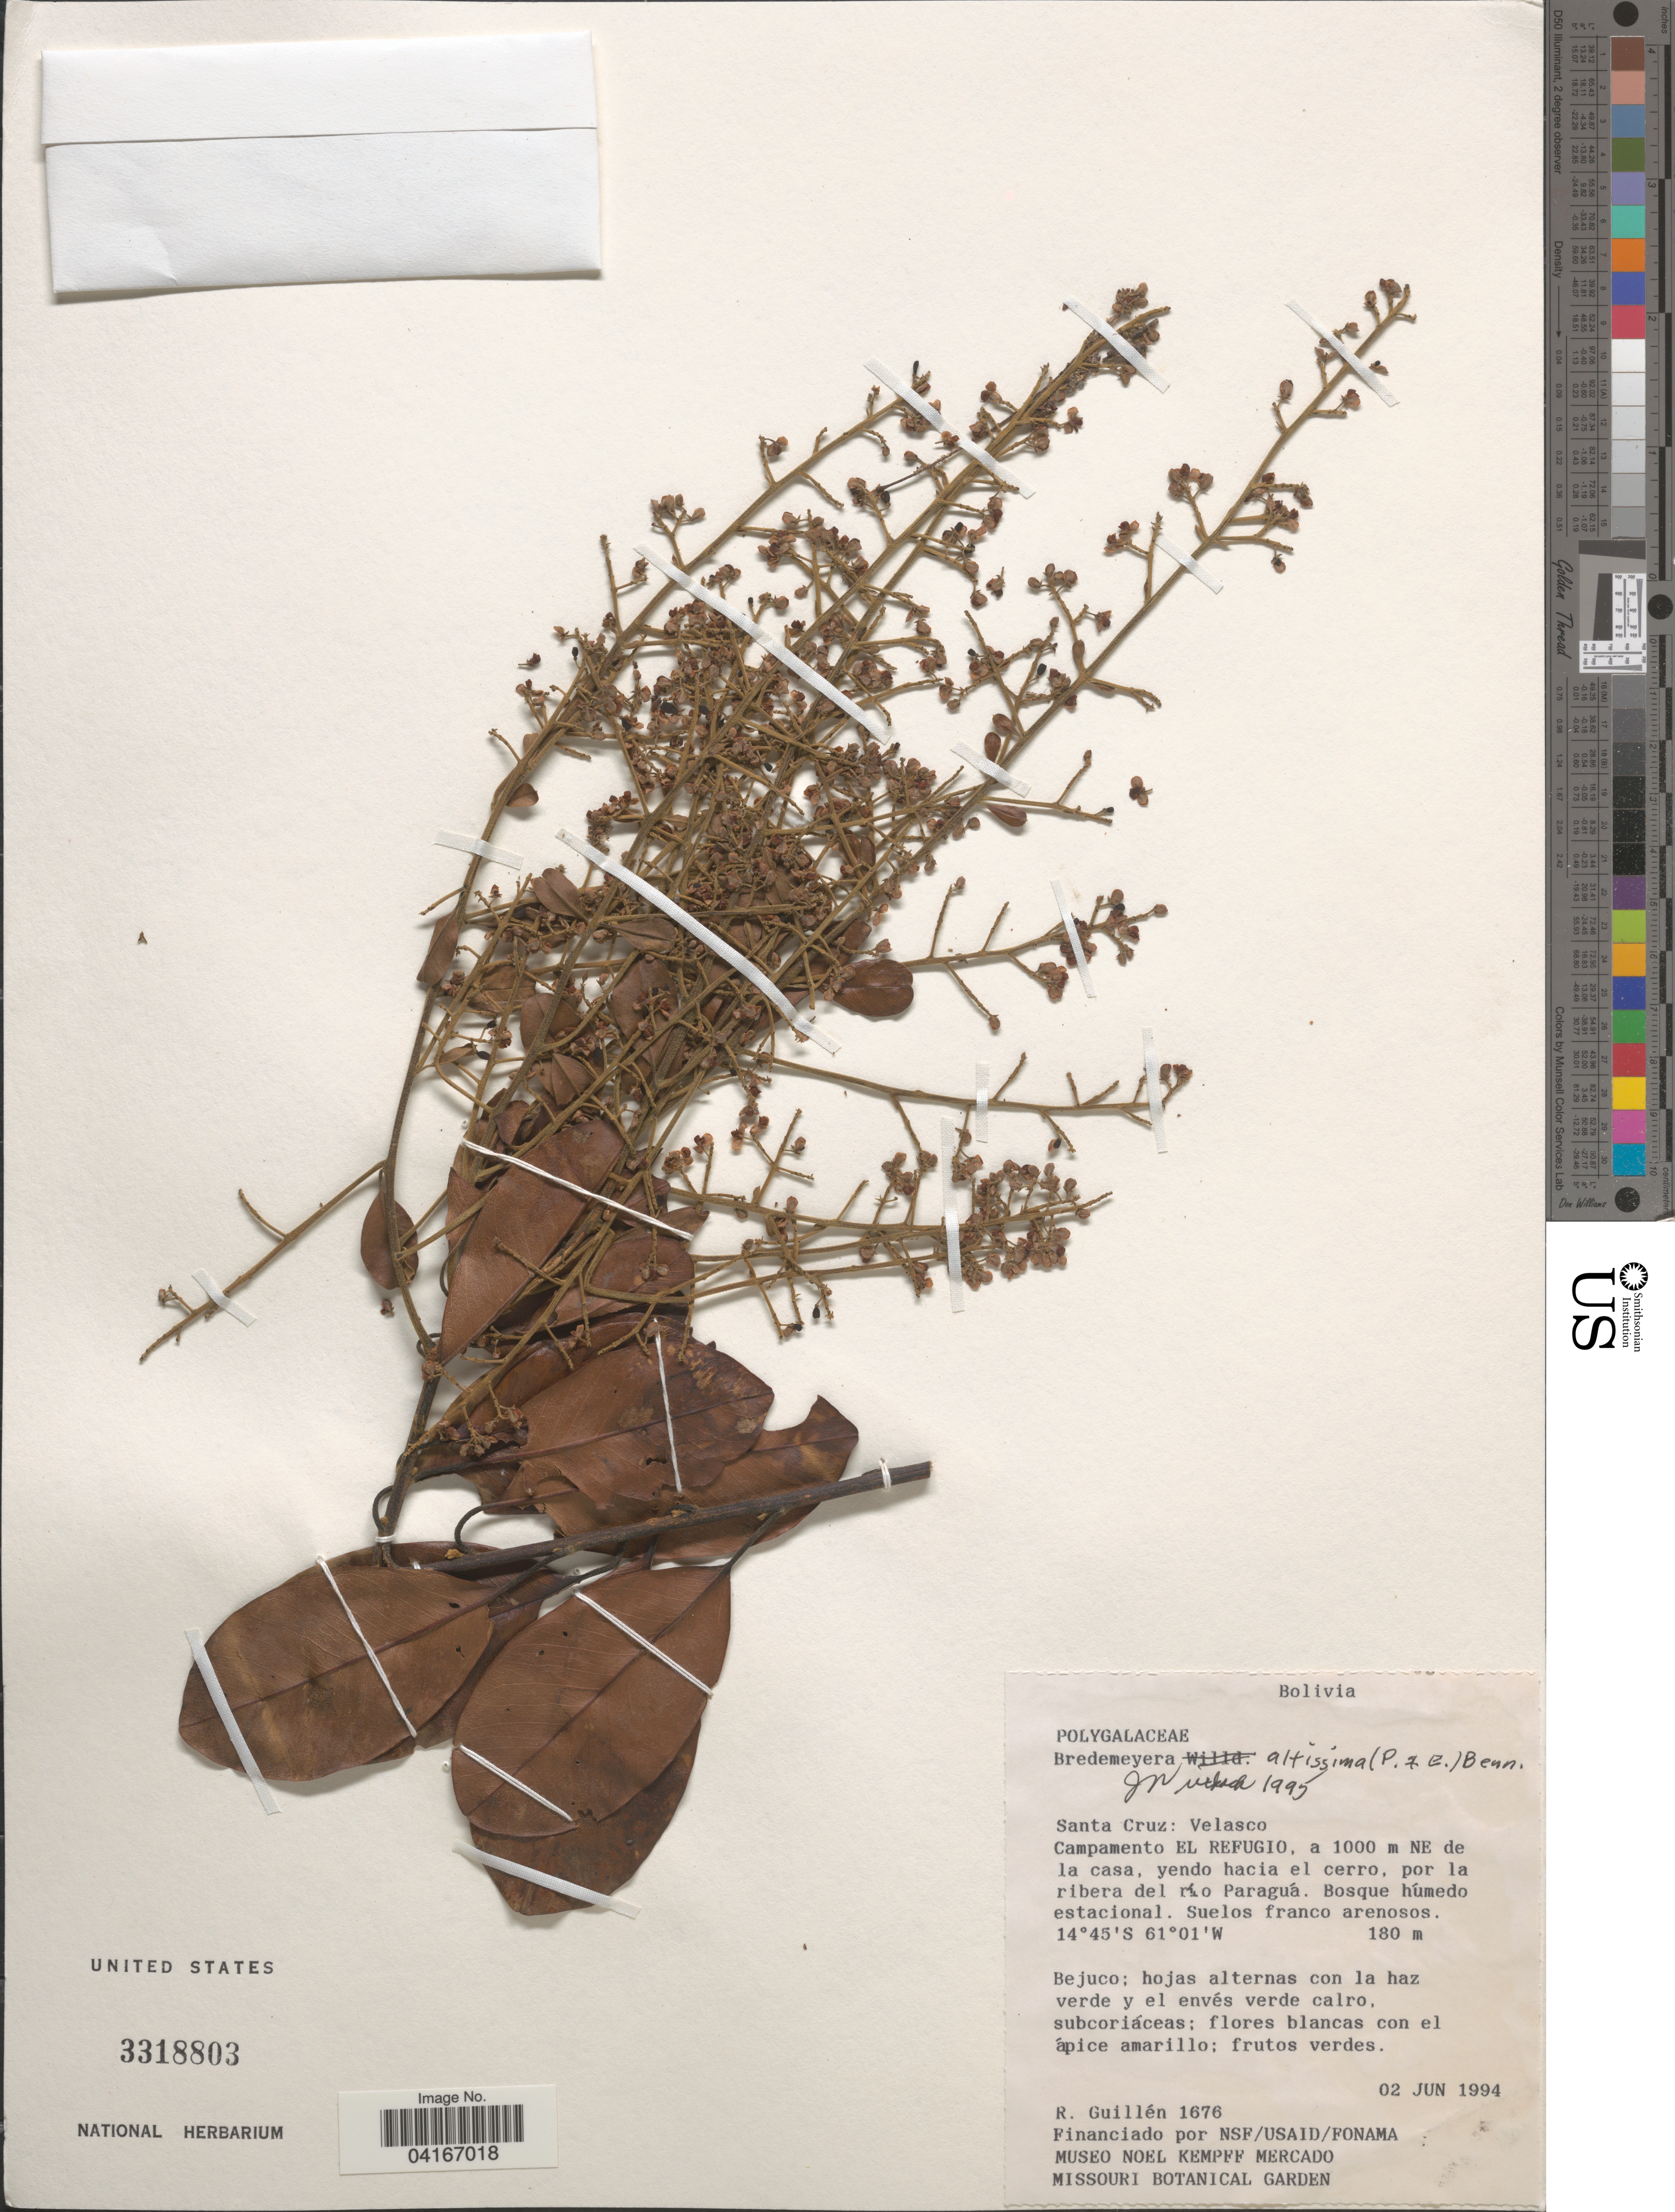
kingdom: Plantae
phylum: Tracheophyta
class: Magnoliopsida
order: Fabales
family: Polygalaceae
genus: Bredemeyera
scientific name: Bredemeyera altissima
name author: (Poepp.) A.W. Benn.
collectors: R. Guillen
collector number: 1676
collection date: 1994-06-02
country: Bolivia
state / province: Santa Cruz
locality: Velasco. Campamento El Refugio, a 1000 m NE de la casa, yendo hacia el cerro, por la ribera del río Paraguá.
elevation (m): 180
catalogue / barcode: US 3318803